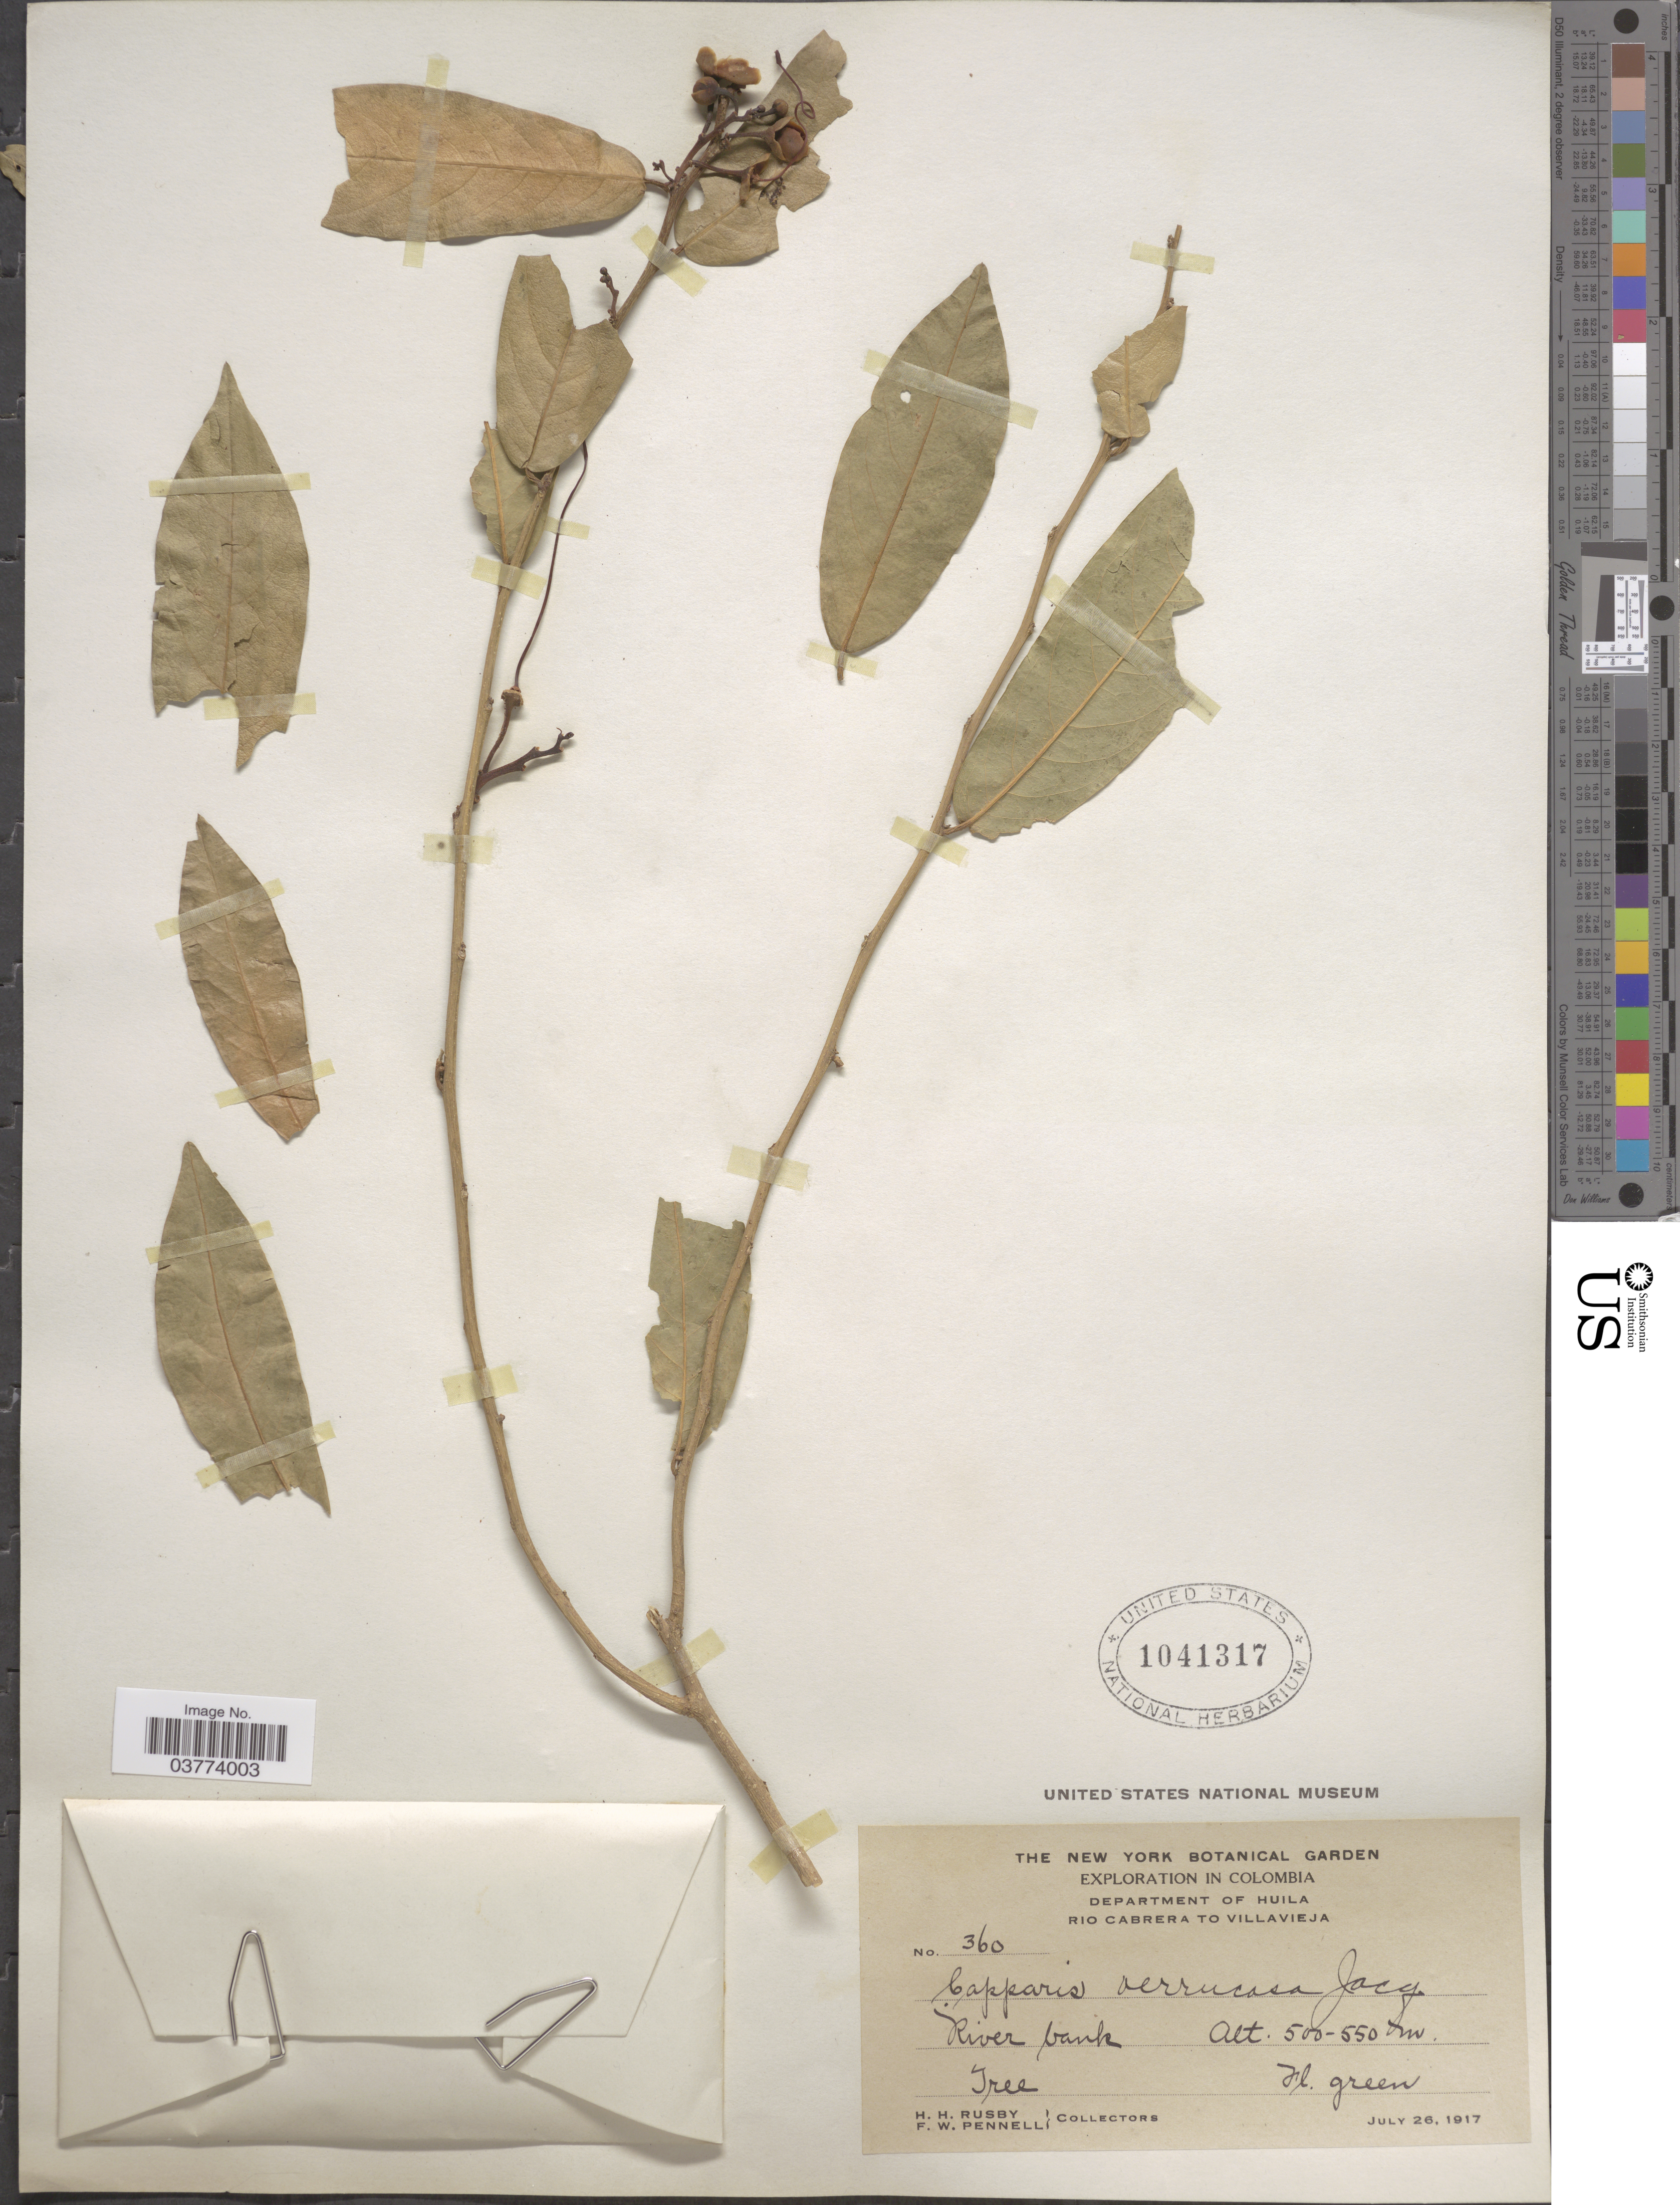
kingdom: Plantae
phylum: Tracheophyta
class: Magnoliopsida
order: Brassicales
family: Capparaceae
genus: Cynophalla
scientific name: Cynophalla verrucosa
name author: (Jacq.) J. Presl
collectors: H. H. Rusby & F. W. Pennell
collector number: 360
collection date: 1917-07-26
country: Colombia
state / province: Huila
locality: Department of Huila. Rio Cabrera to Villavieja.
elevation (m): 500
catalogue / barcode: US 1041317